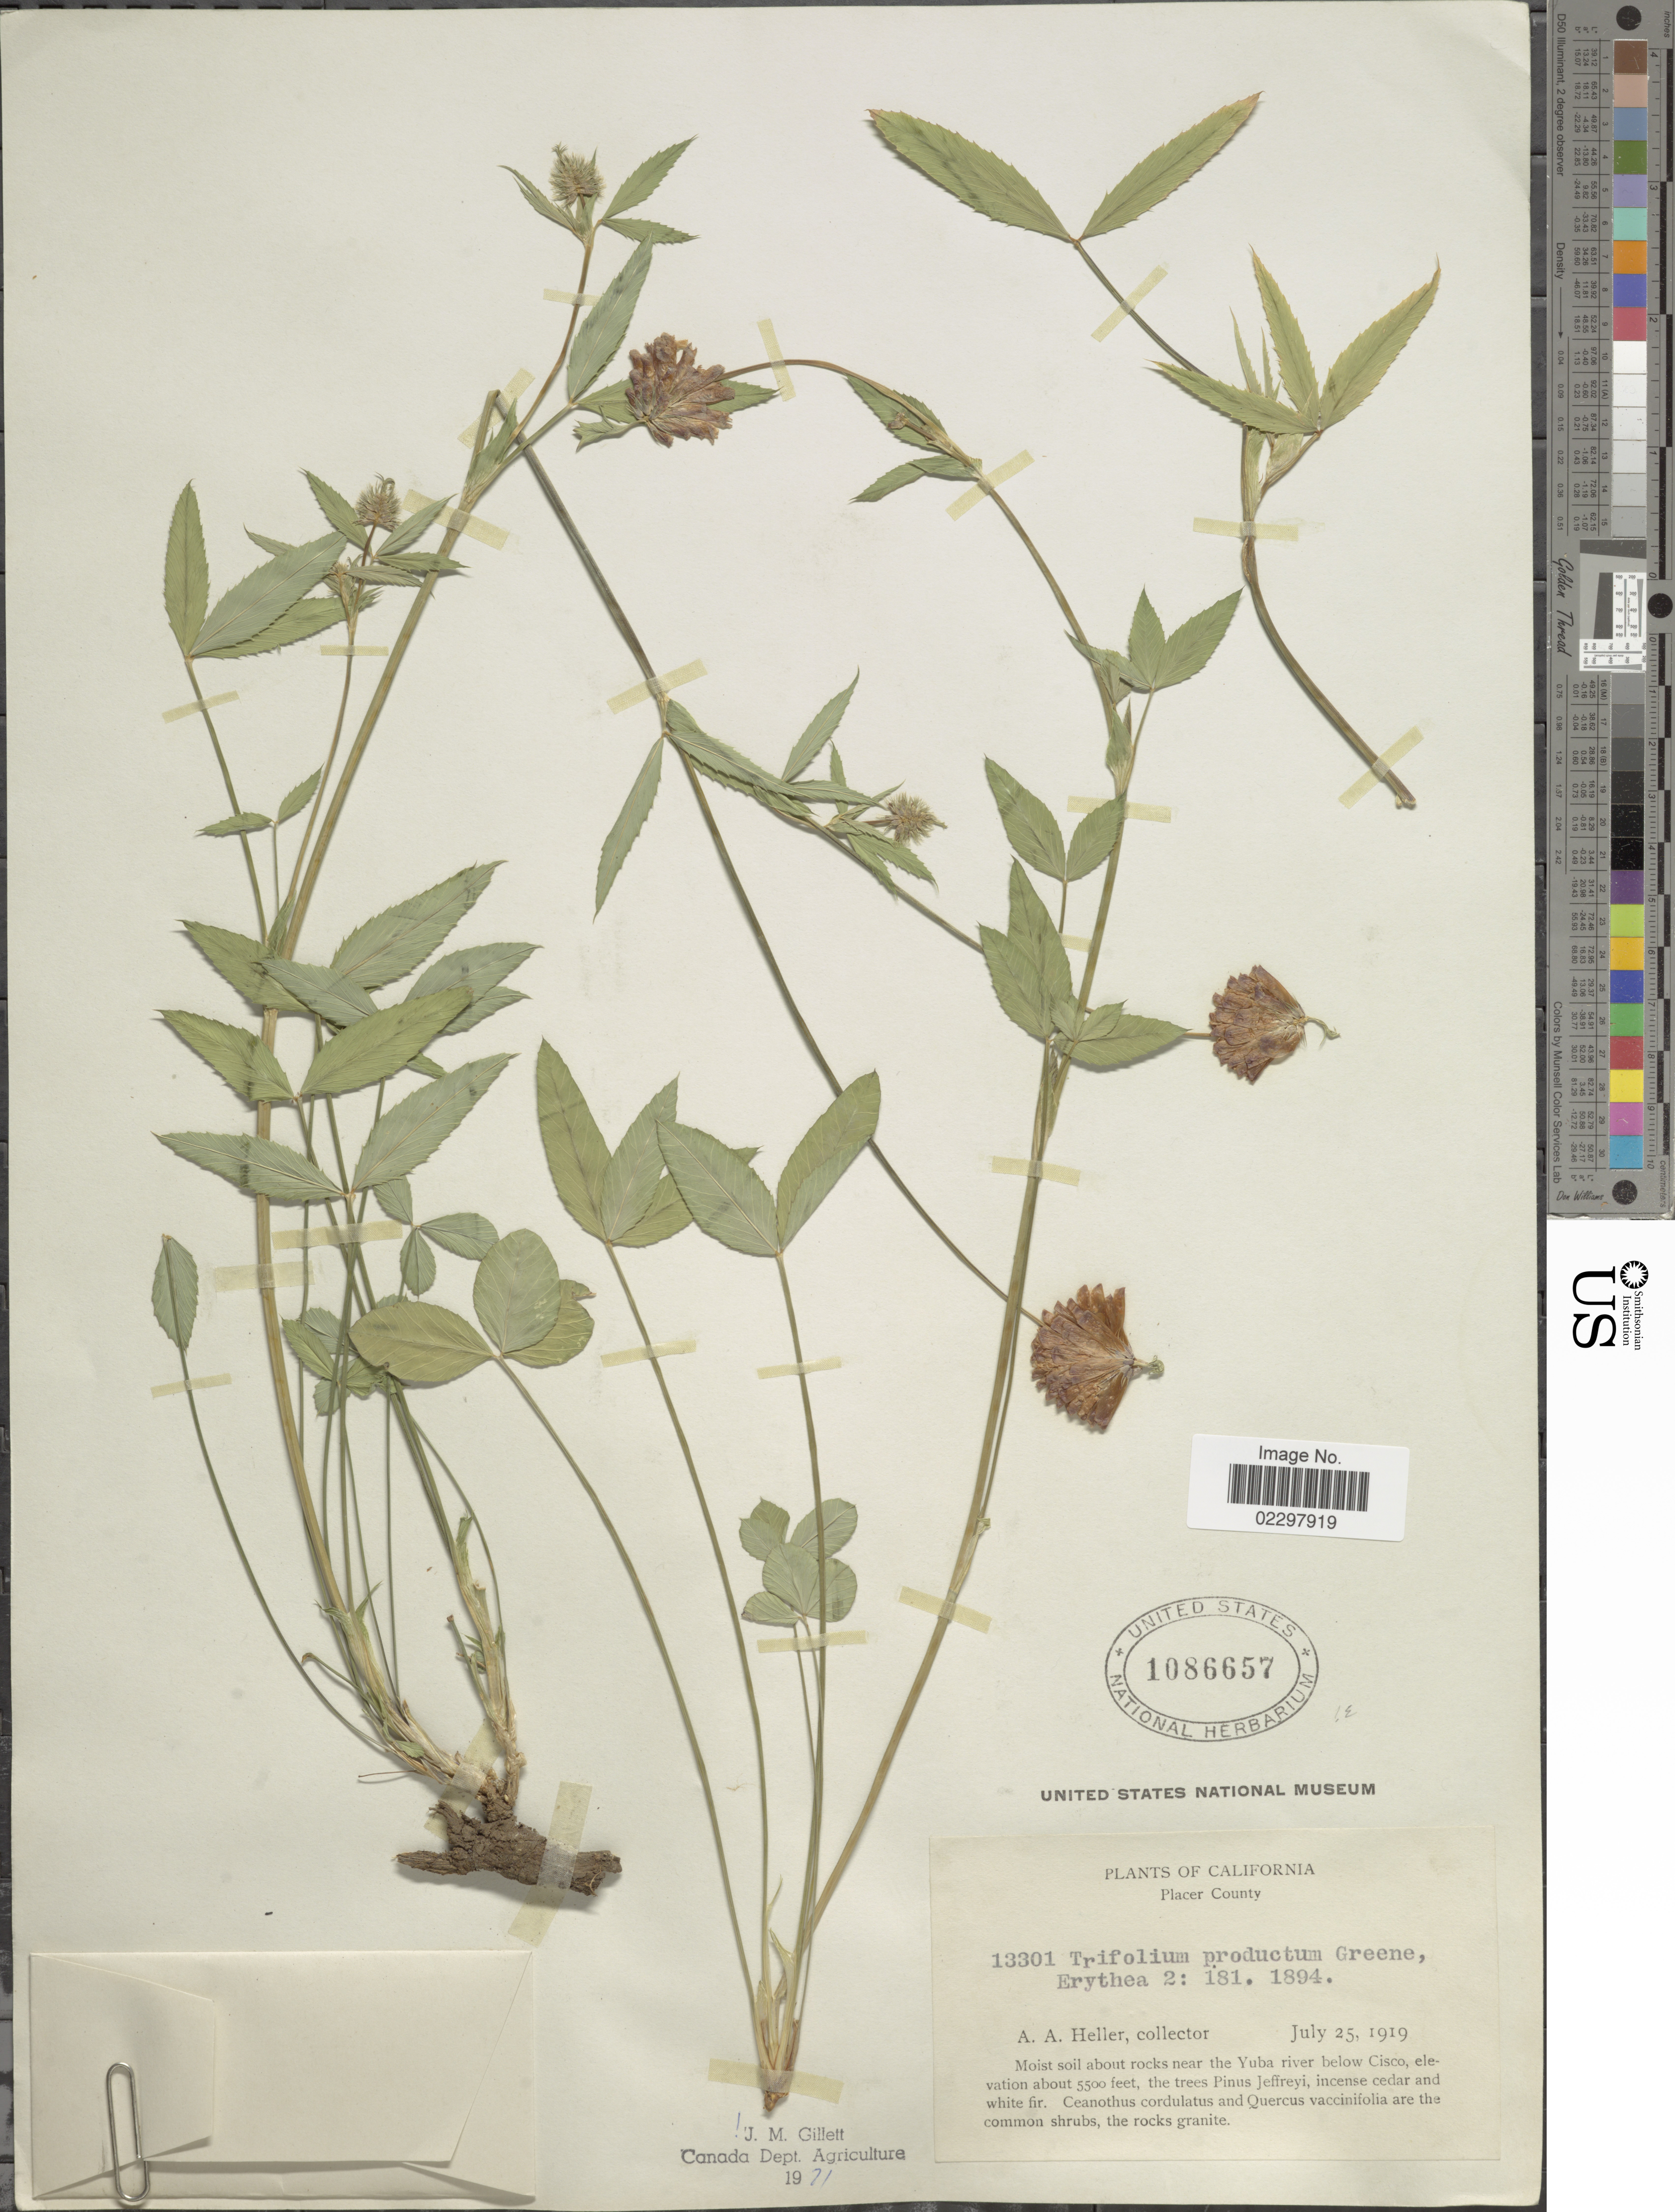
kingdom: Plantae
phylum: Tracheophyta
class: Magnoliopsida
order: Fabales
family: Fabaceae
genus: Trifolium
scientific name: Trifolium productum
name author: Greene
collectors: A. A. Heller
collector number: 13301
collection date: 1919-07-25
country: United States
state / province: California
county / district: Placer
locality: Placer County, moist soil about rocks near the Yuba river below Cisco.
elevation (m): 1676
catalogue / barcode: US 1086657